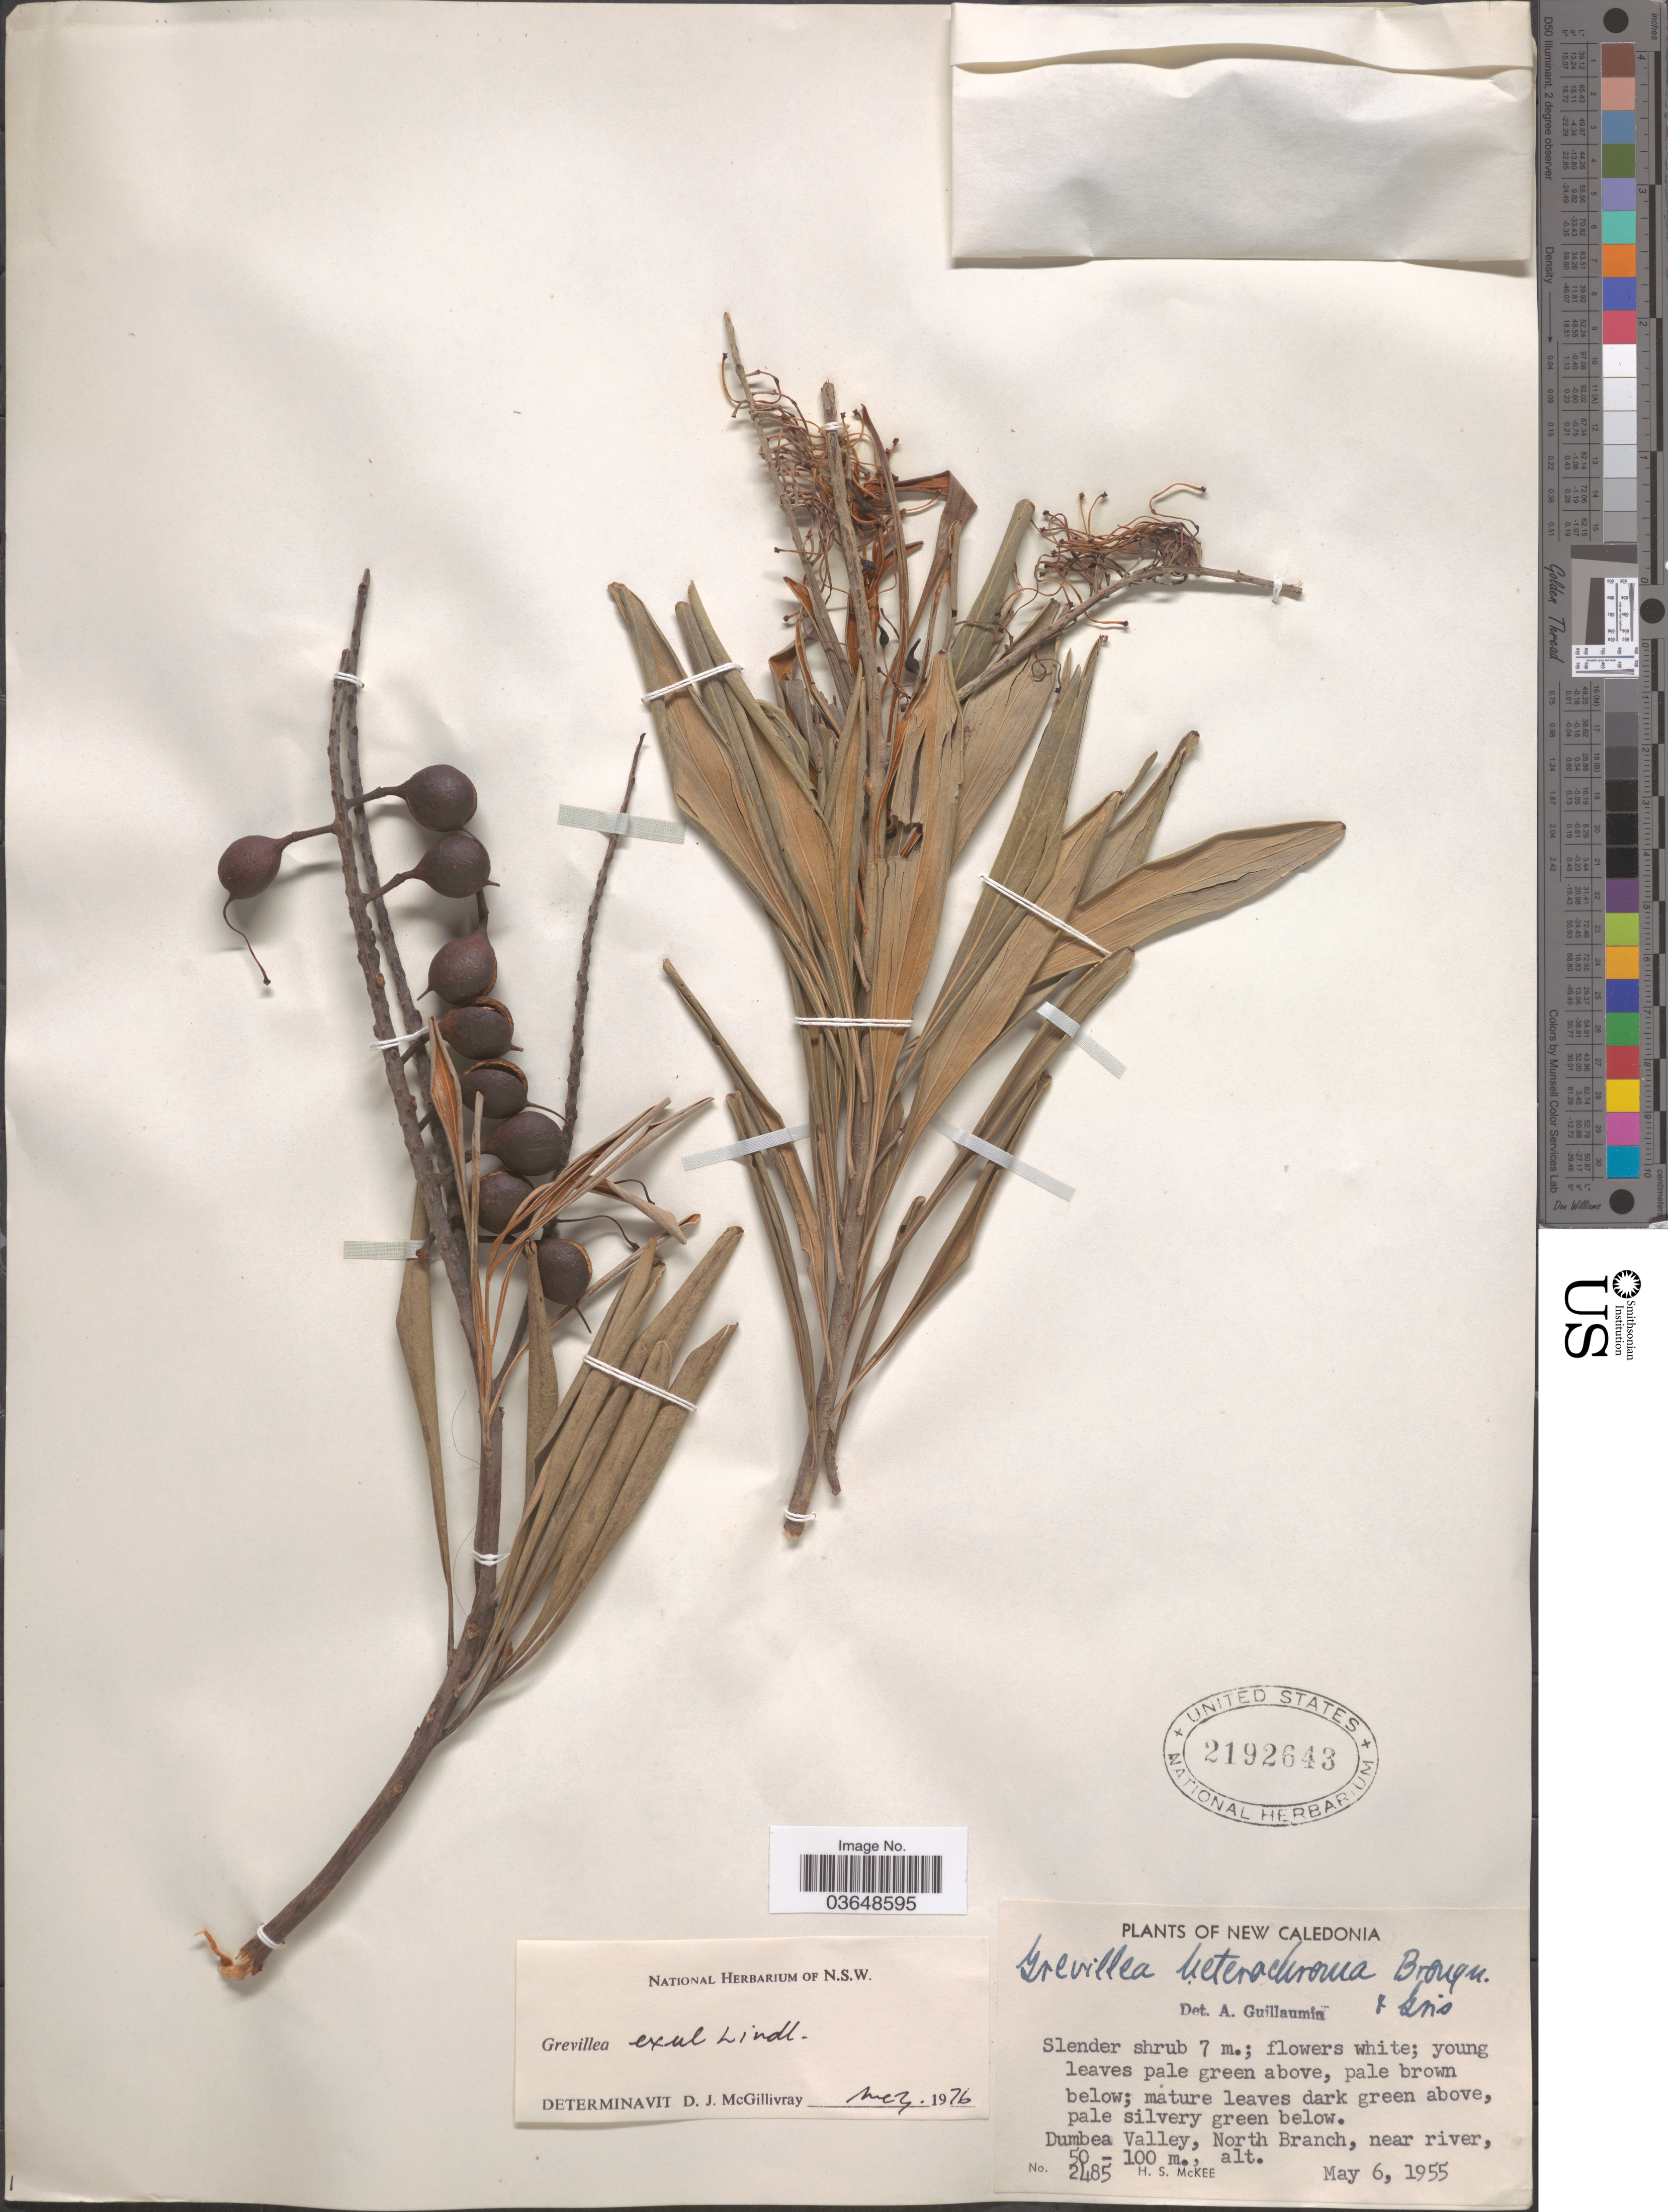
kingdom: Plantae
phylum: Tracheophyta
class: Magnoliopsida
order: Proteales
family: Proteaceae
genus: Grevillea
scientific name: Grevillea exul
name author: Lindl.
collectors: H. S. McKee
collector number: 2485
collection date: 1955-05-06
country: New Caledonia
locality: Dumbea Valley, North Branch, near river.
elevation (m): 50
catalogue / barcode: US 2192643